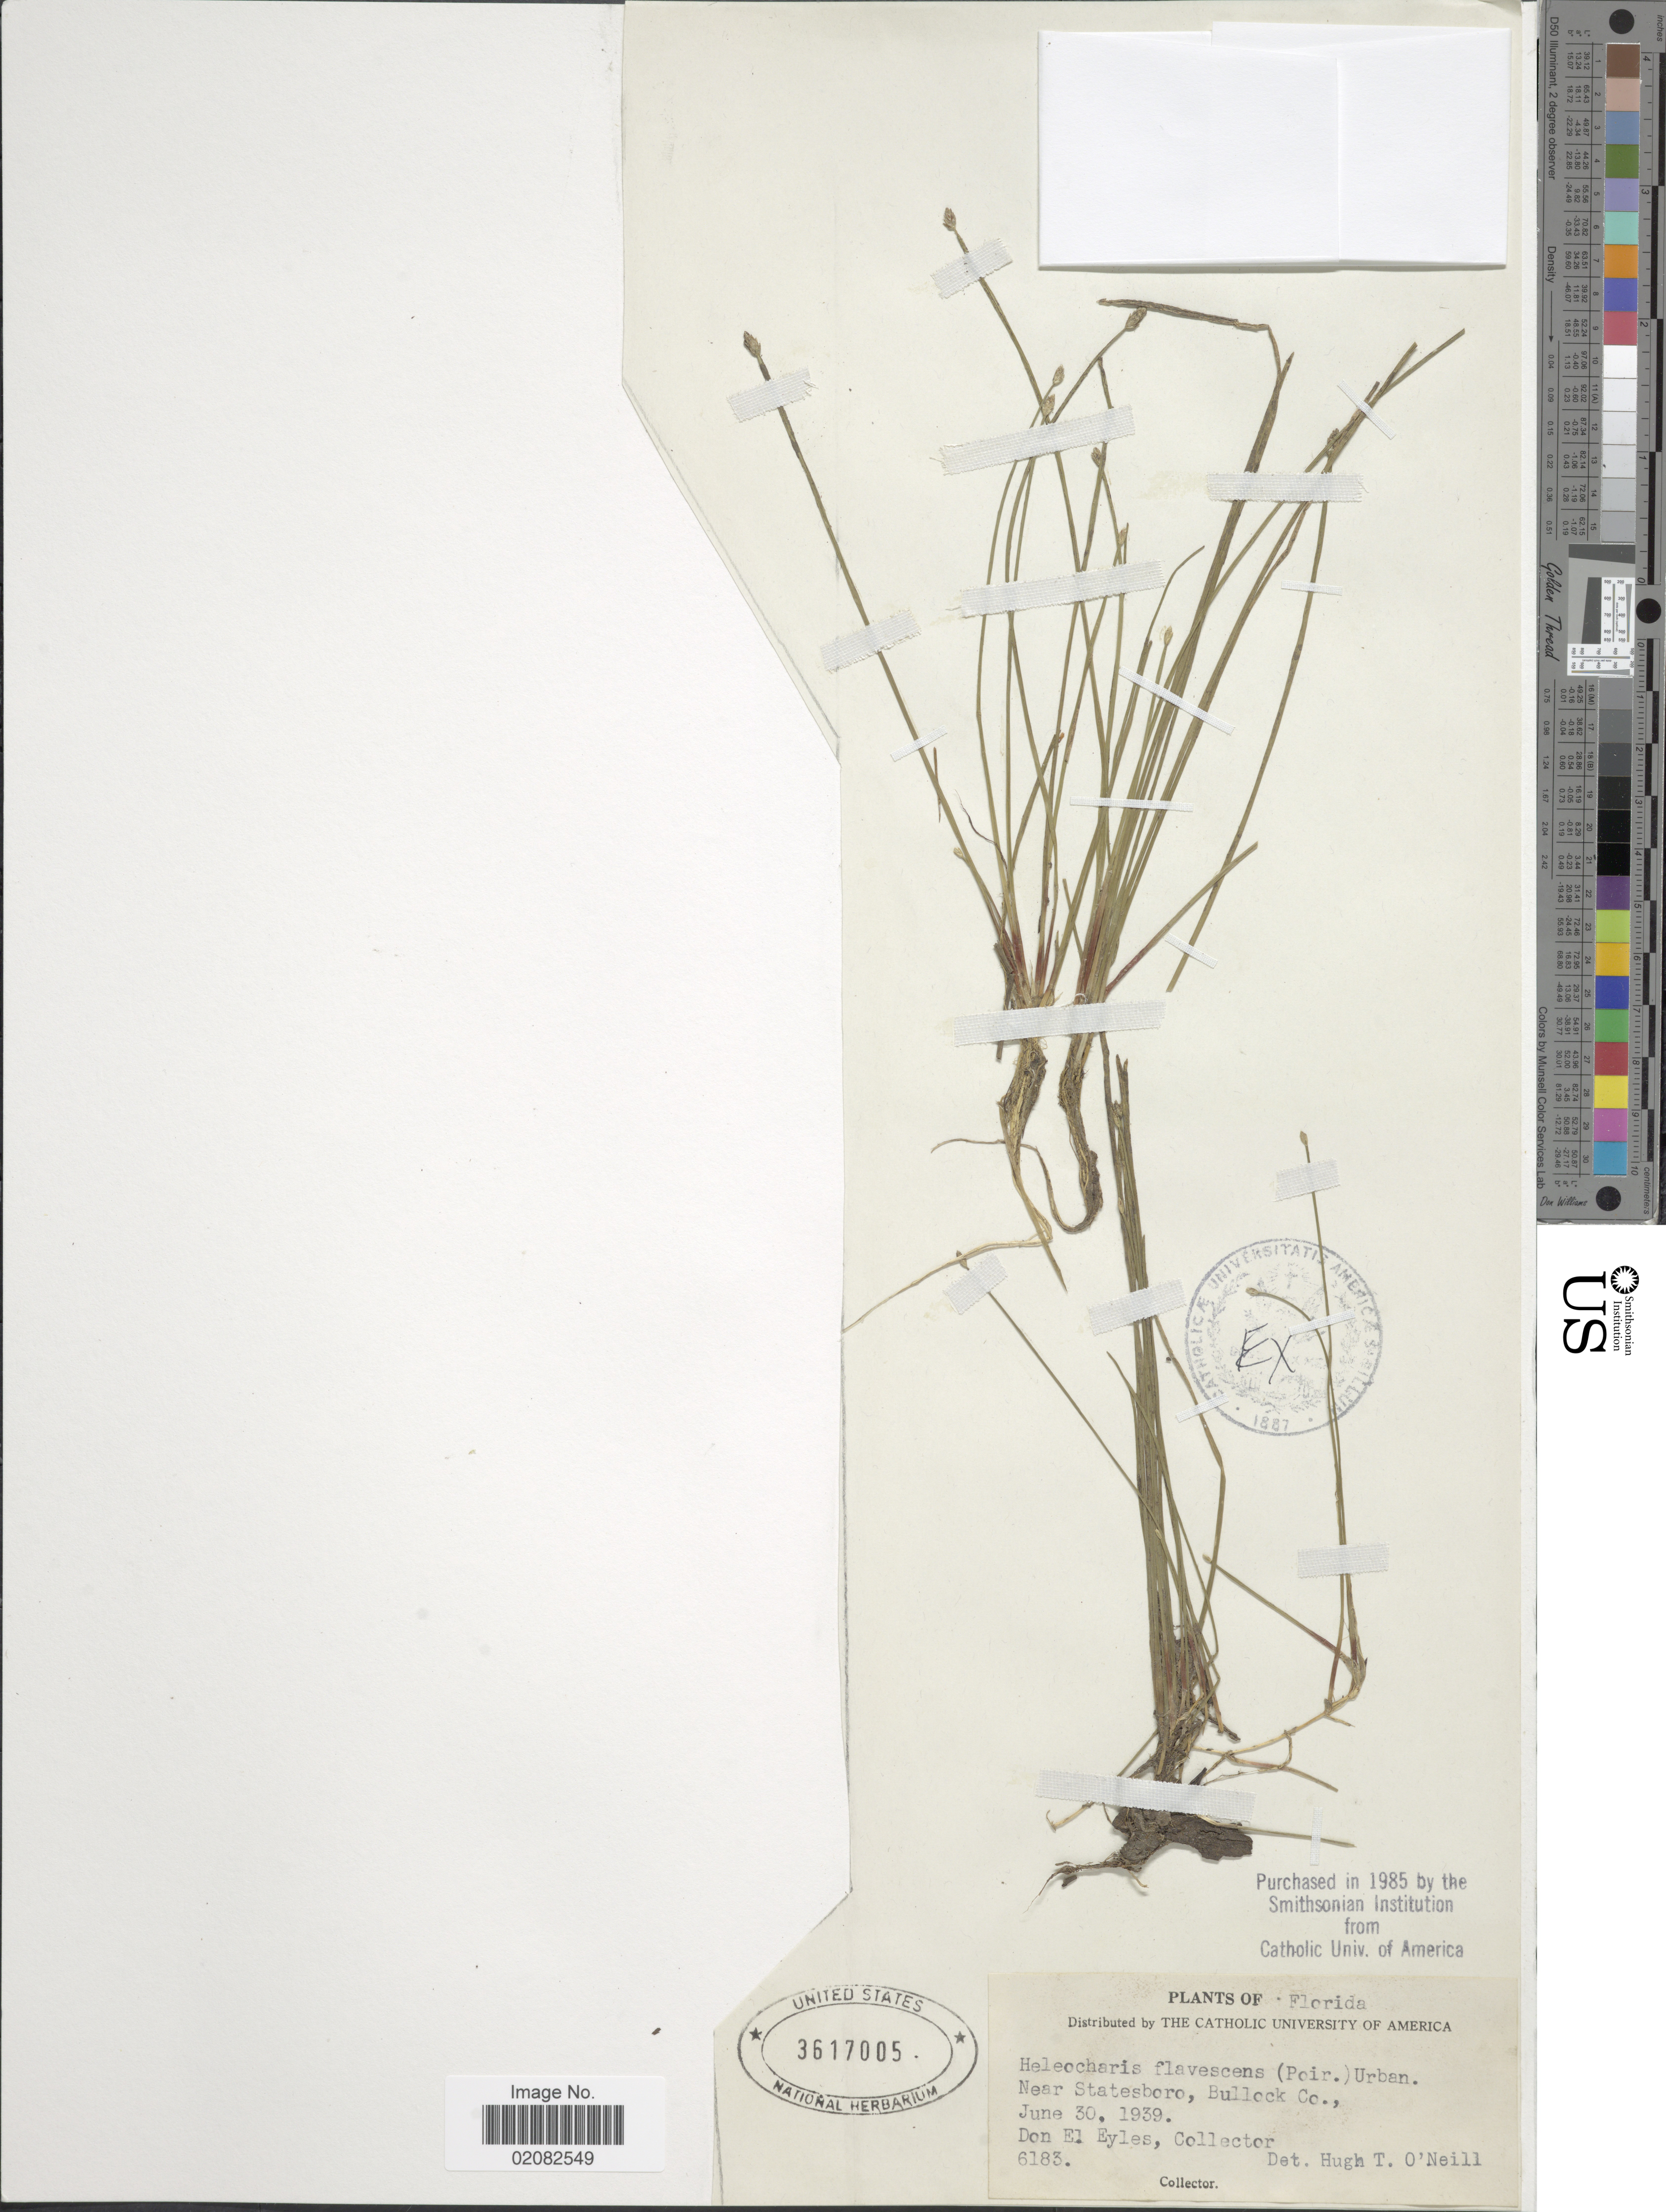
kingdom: Plantae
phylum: Tracheophyta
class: Liliopsida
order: Poales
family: Cyperaceae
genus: Eleocharis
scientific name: Eleocharis flavescens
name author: (Poir.) Urb.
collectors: D. Eyles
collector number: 6183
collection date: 1939-06-30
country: United States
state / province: Florida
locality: Near Statesboro, Bullock Co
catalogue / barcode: US 3617005